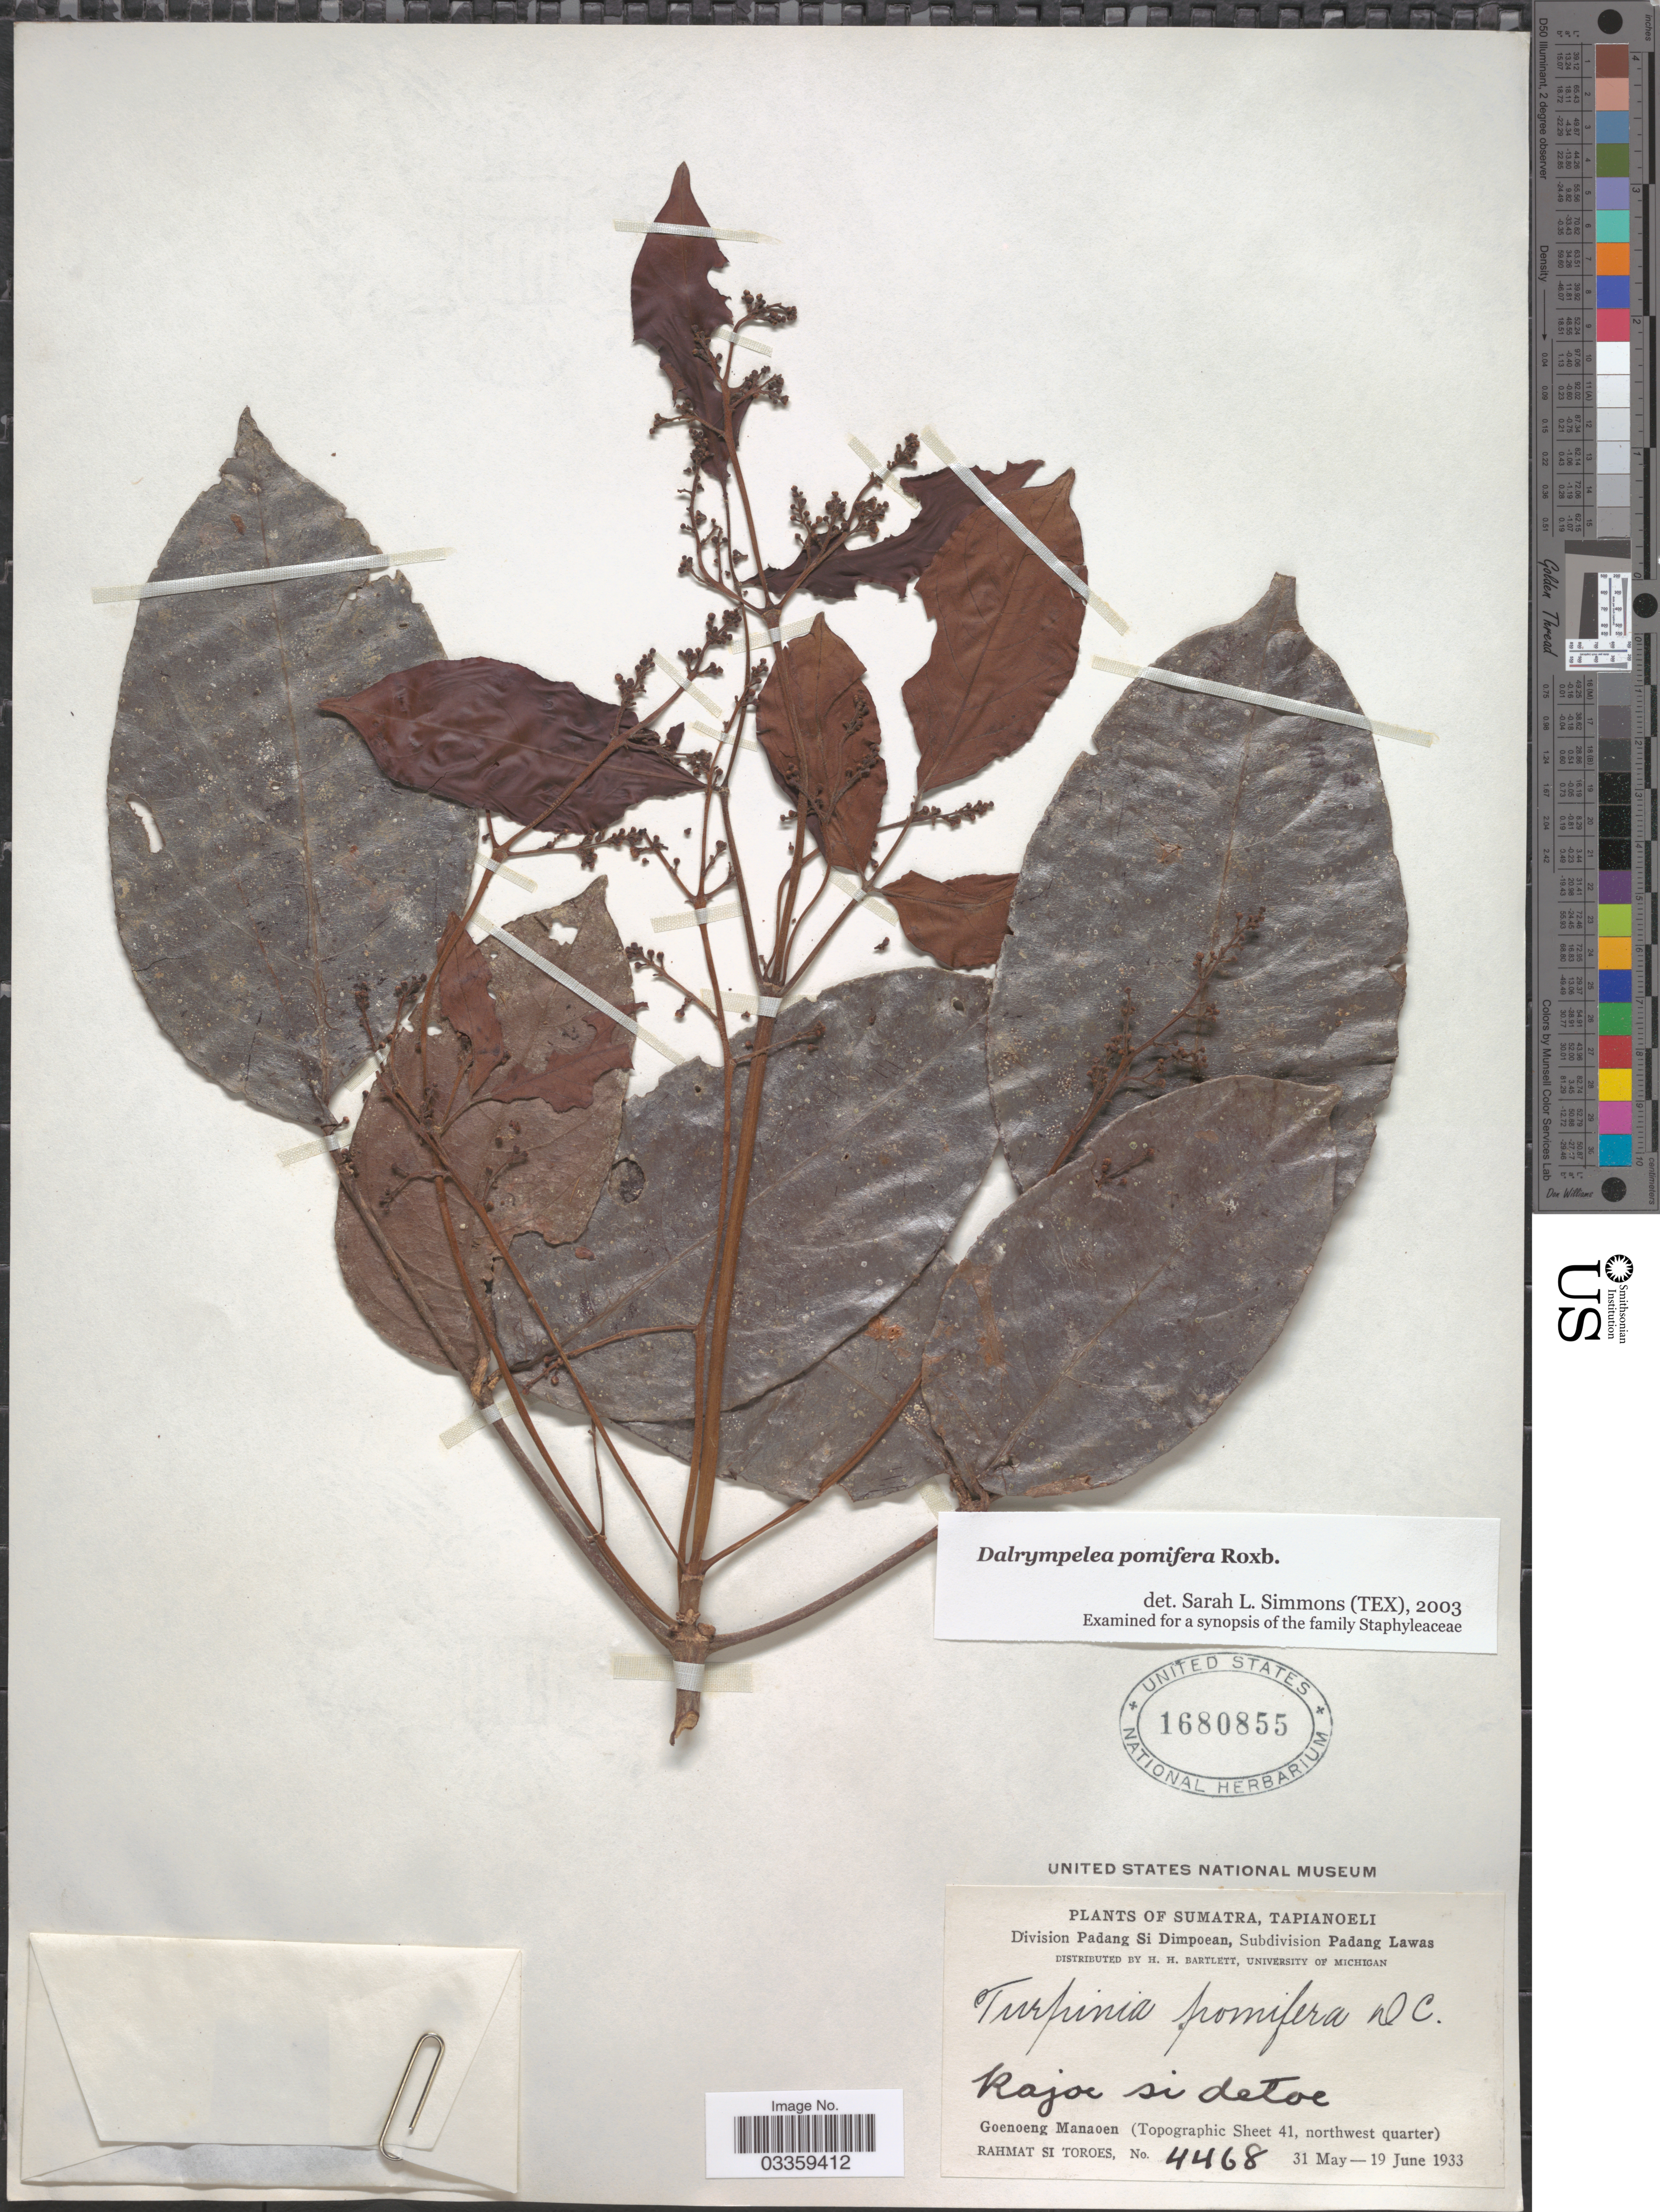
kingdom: Plantae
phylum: Tracheophyta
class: Magnoliopsida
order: Crossosomatales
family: Staphyleaceae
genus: Dalrympelea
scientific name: Dalrympelea pomifera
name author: Roxb.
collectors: Rahmat Si Boeea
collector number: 4468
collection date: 1933-05-31/1933-06-19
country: Indonesia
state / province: Sumatra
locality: Tapianoeli. Division Padang Si Dimpoean, Subdivision Padang Lawas. Goenoeng Manaoen. (Topographic Sheet 41, northwest quarter).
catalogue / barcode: US 1680855